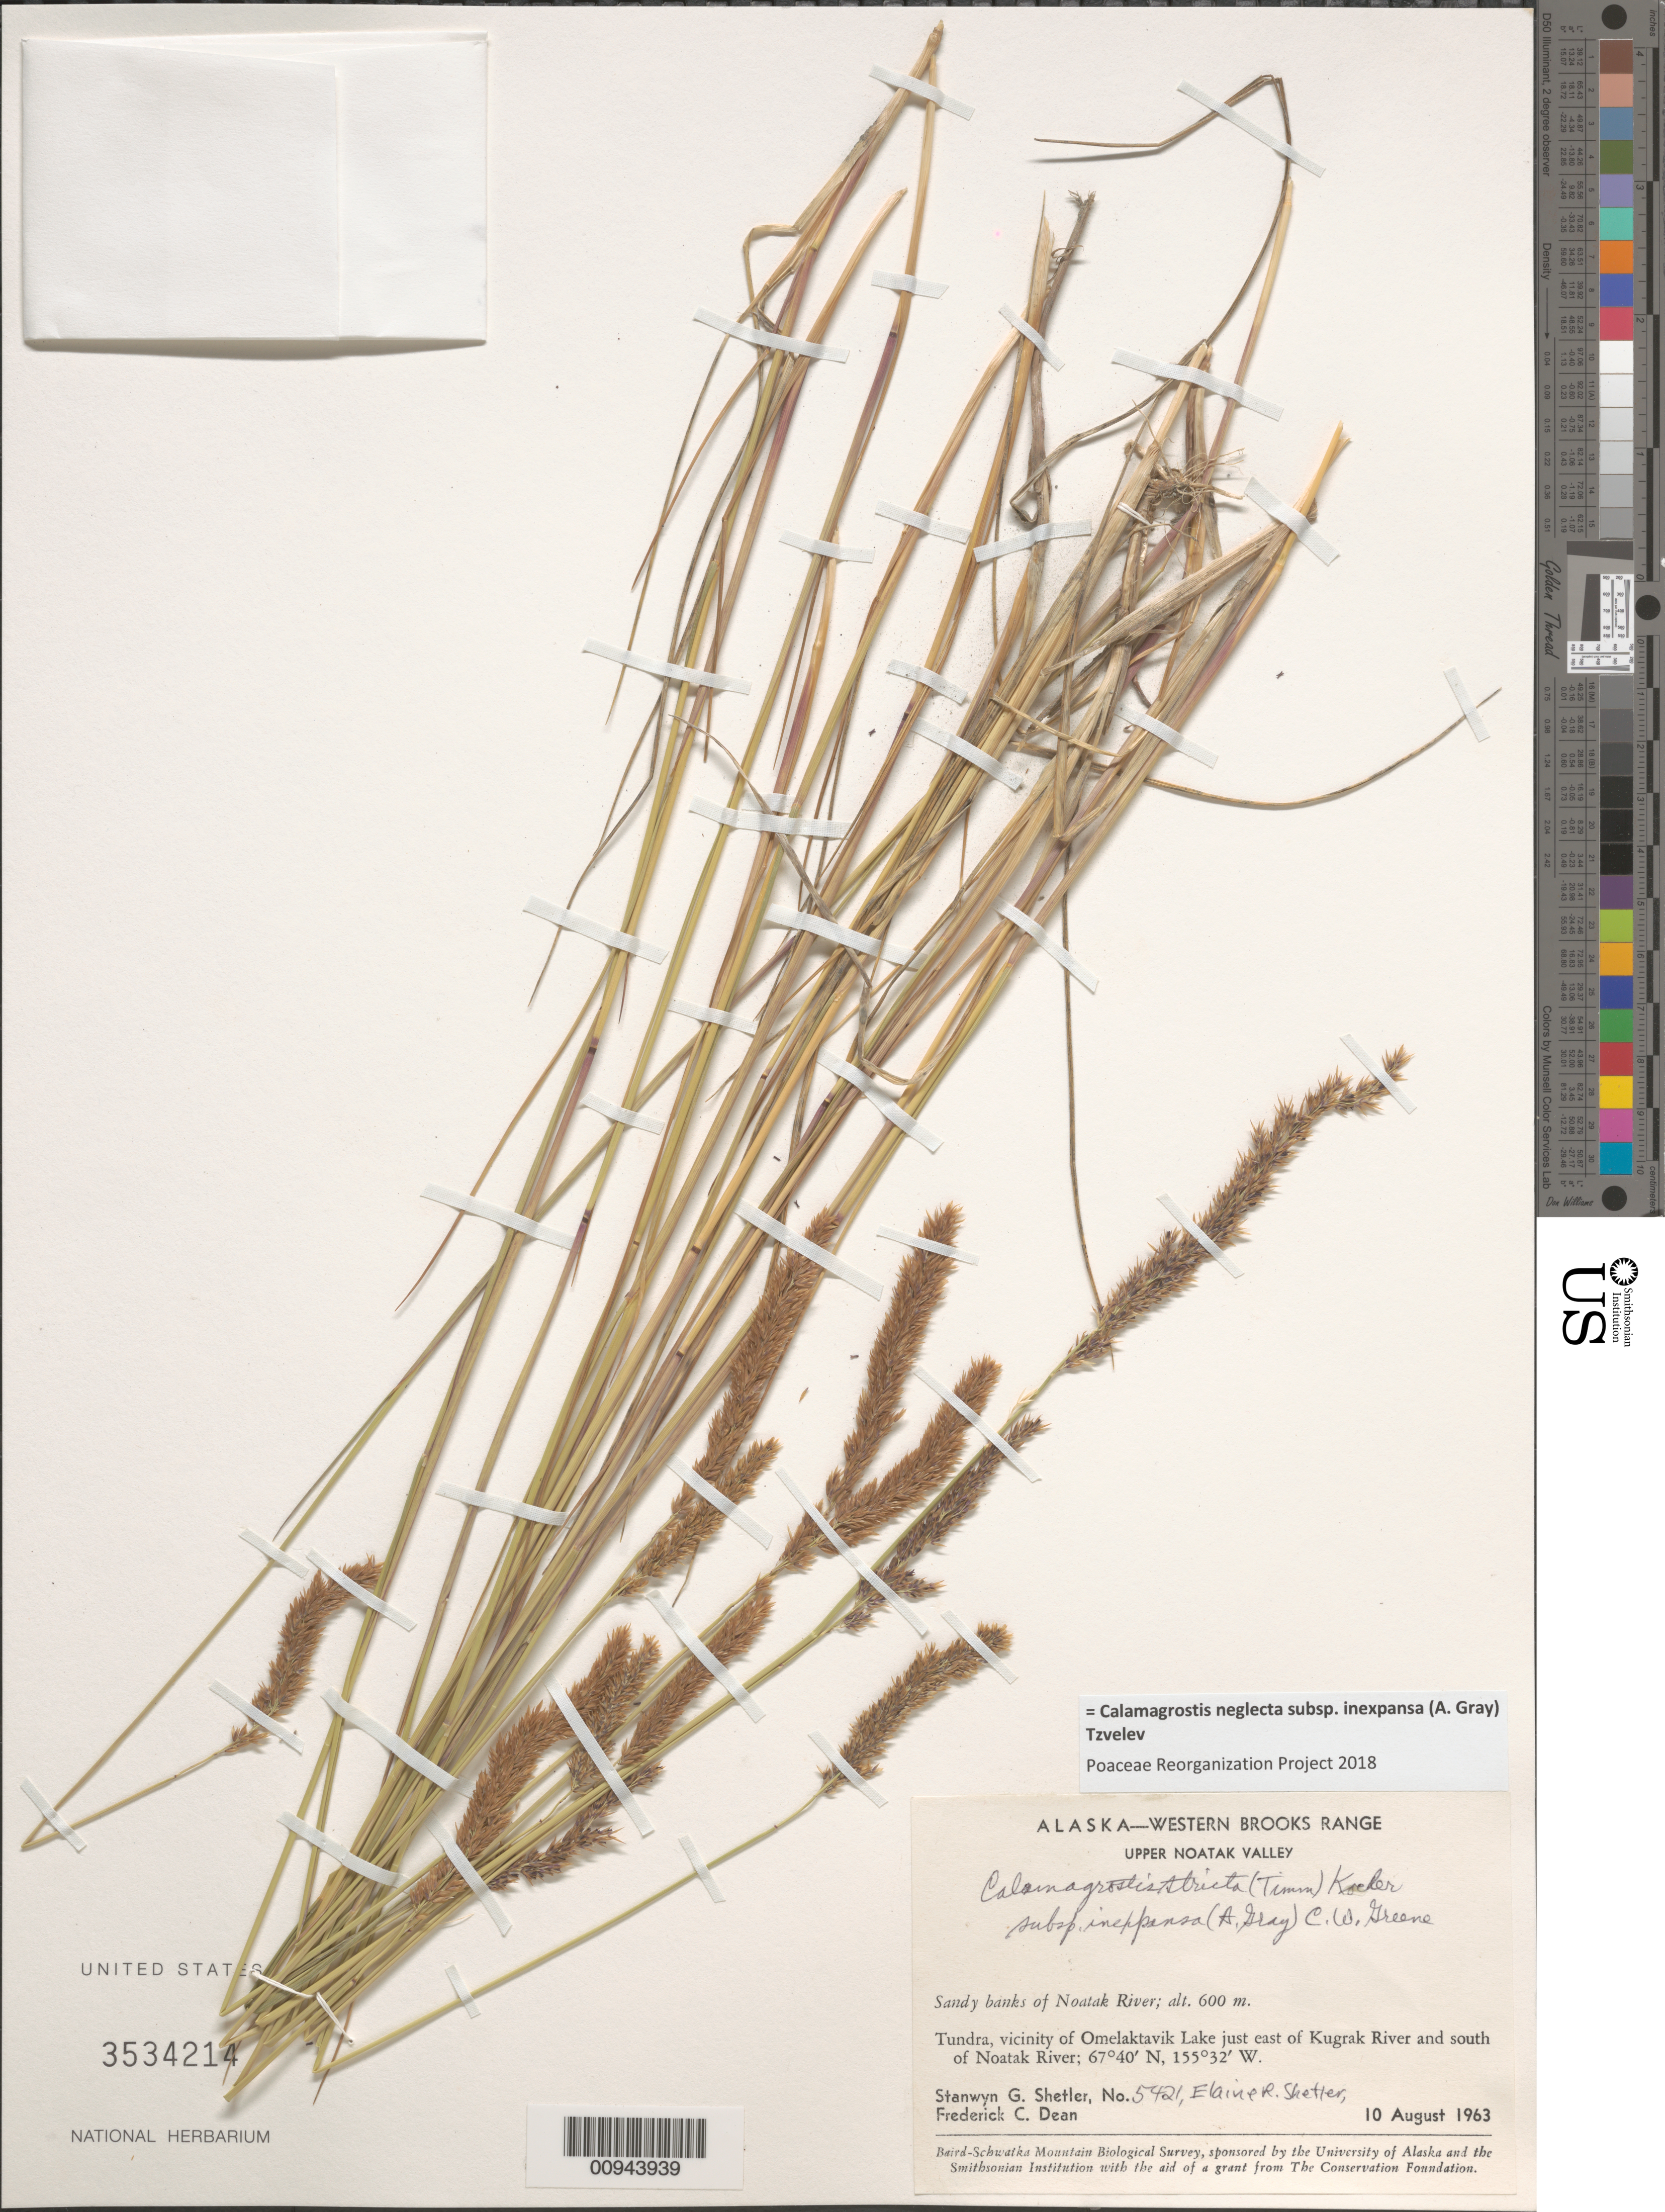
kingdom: Plantae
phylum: Tracheophyta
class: Liliopsida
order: Poales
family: Poaceae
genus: Calamagrostis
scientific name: Calamagrostis neglecta subsp. inexpansa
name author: (A. Gray) Tzvelev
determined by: Poaceae Reorganization Project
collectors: S. Shetler, E. R. Shetler & F. C. Dean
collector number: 5421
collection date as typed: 10 Aug 1963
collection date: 1963-08-10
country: United States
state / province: Alaska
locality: Vicinity of Omelaktavik Lake just east of Kugrak River and south of Noatak River. Western Brooks Range, Upper Noatak Valley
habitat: Tundra. Sandy banks of Noatak River.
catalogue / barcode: US 3534214